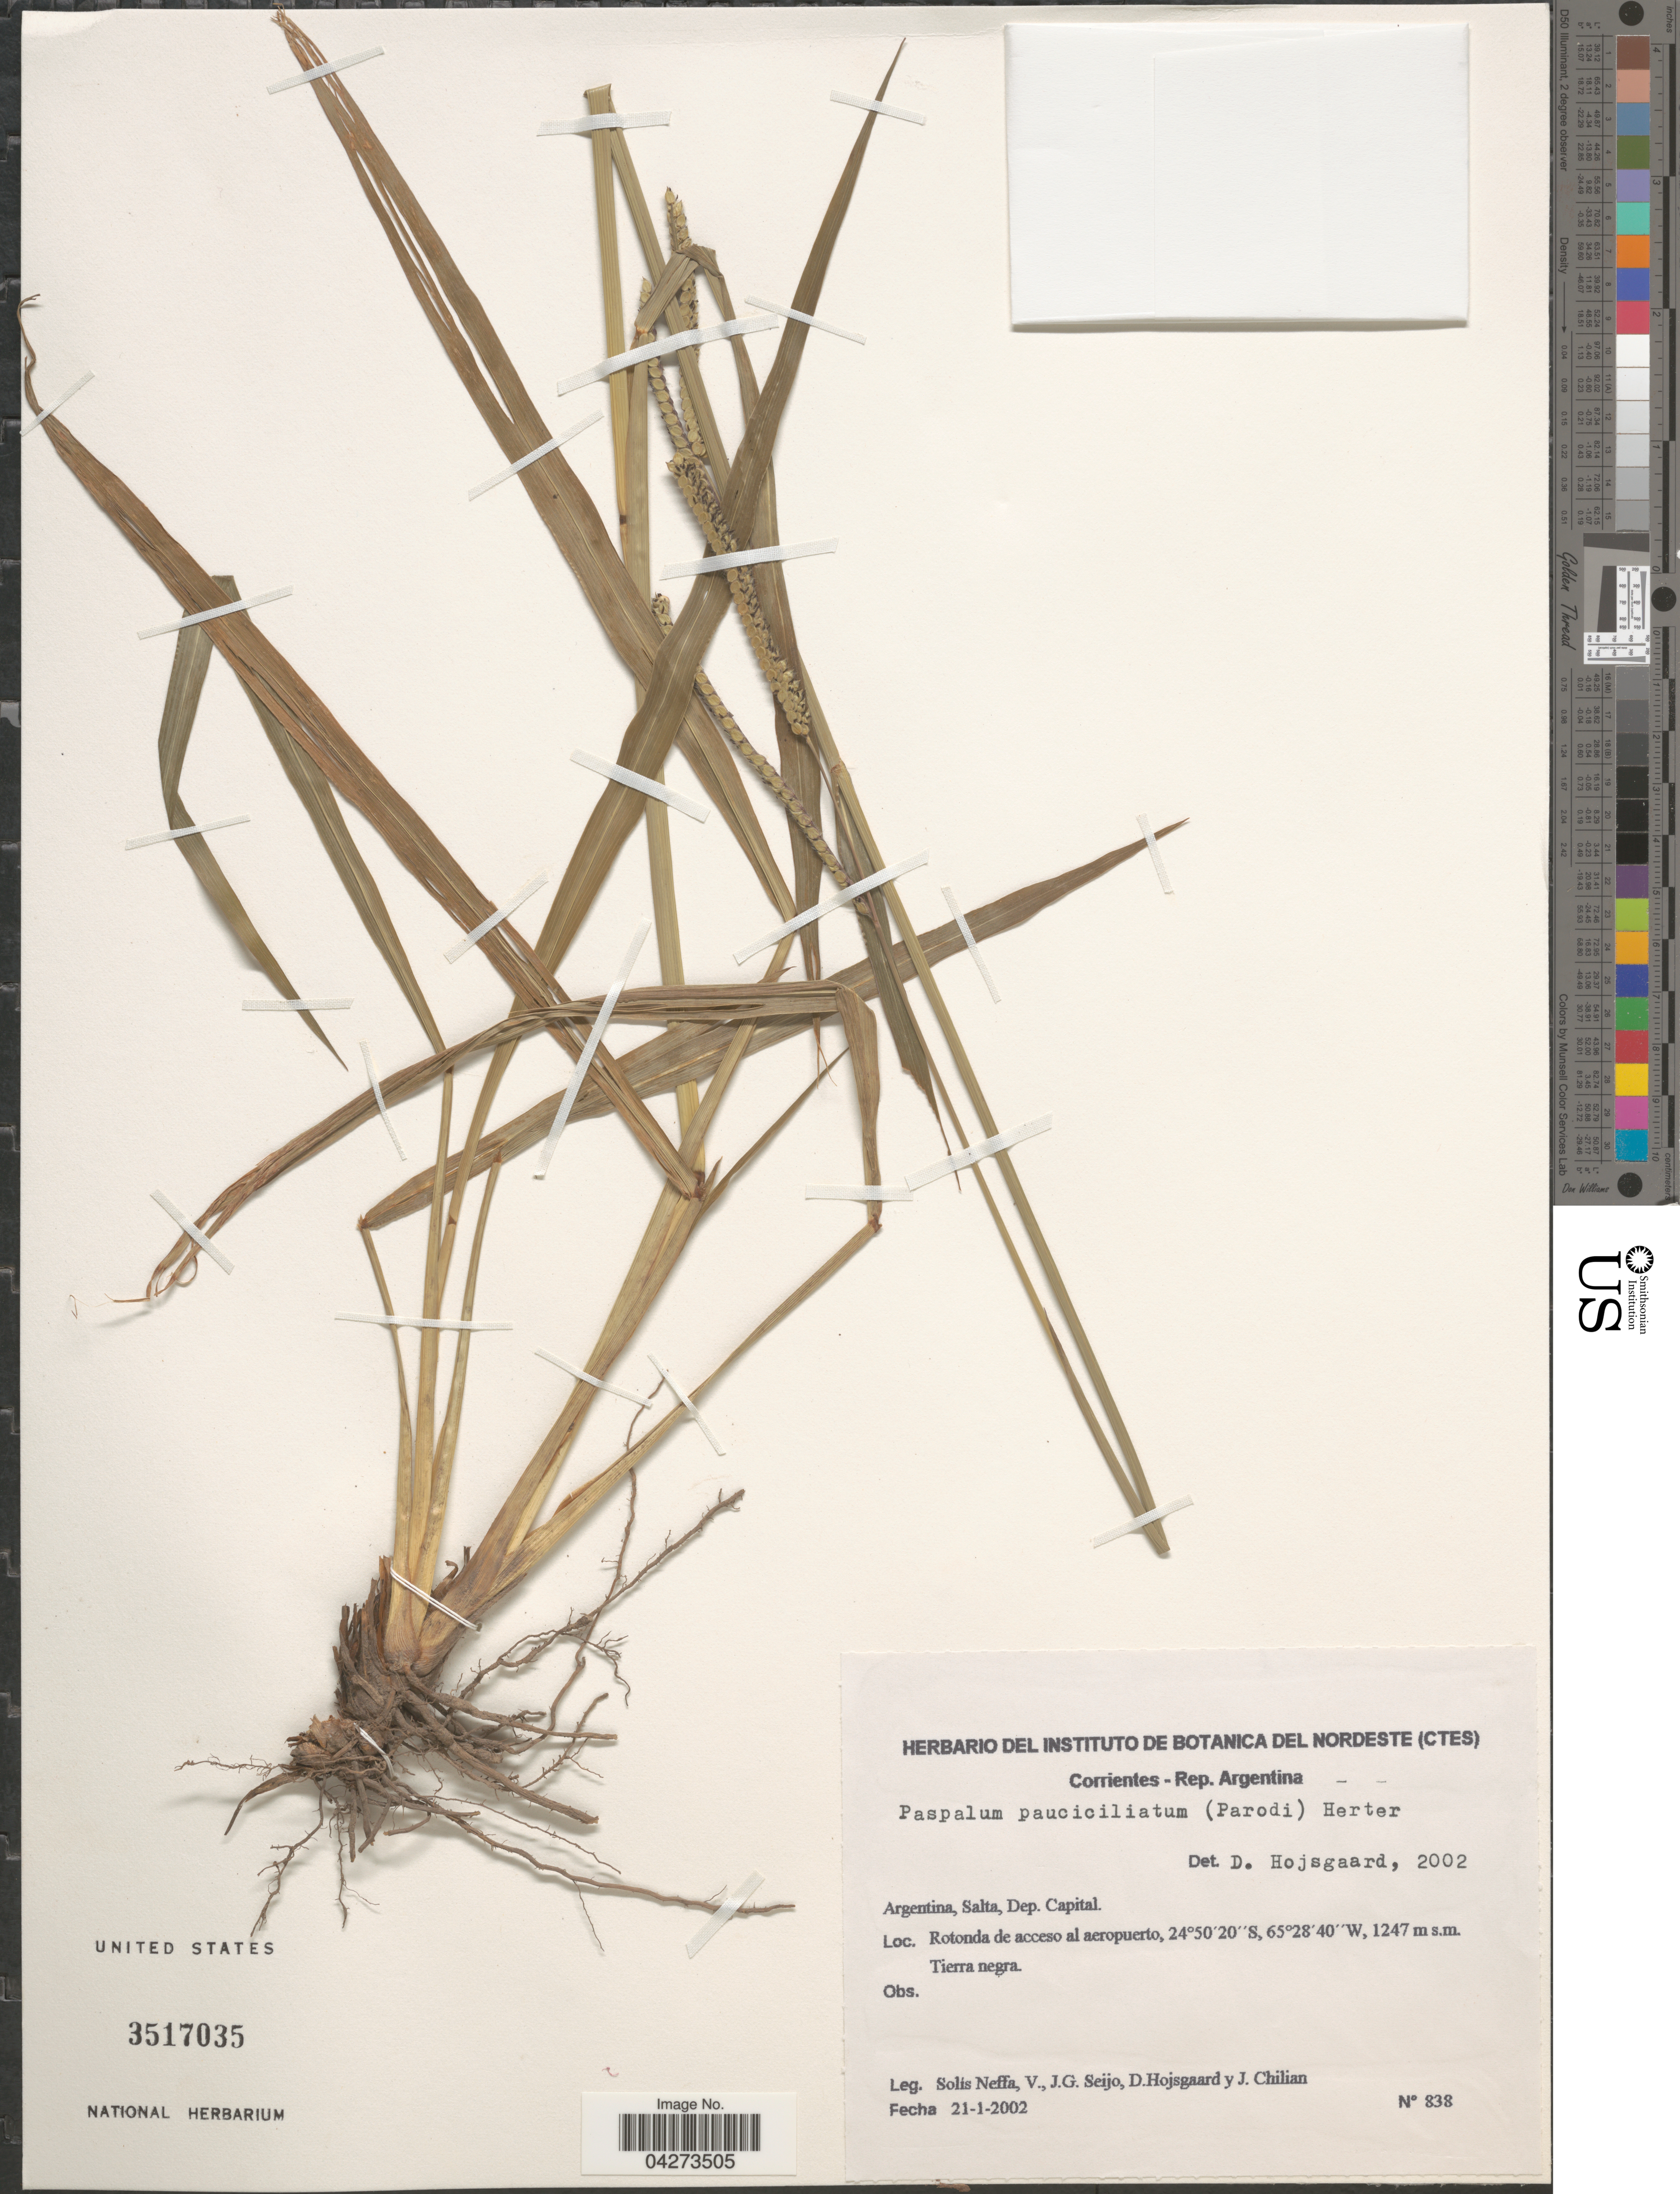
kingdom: Plantae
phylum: Tracheophyta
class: Liliopsida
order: Poales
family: Poaceae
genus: Paspalum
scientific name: Paspalum pauciciliatum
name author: (Parodi) Herter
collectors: V. Solis Neffa, J. Seijo, D. Hojsgaard & J. Chilian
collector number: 838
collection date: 2002-01-21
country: Argentina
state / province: Salta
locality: Dep. Capital. Rotonda de acceso al aeropuerto.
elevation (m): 1247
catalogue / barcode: US 3517035